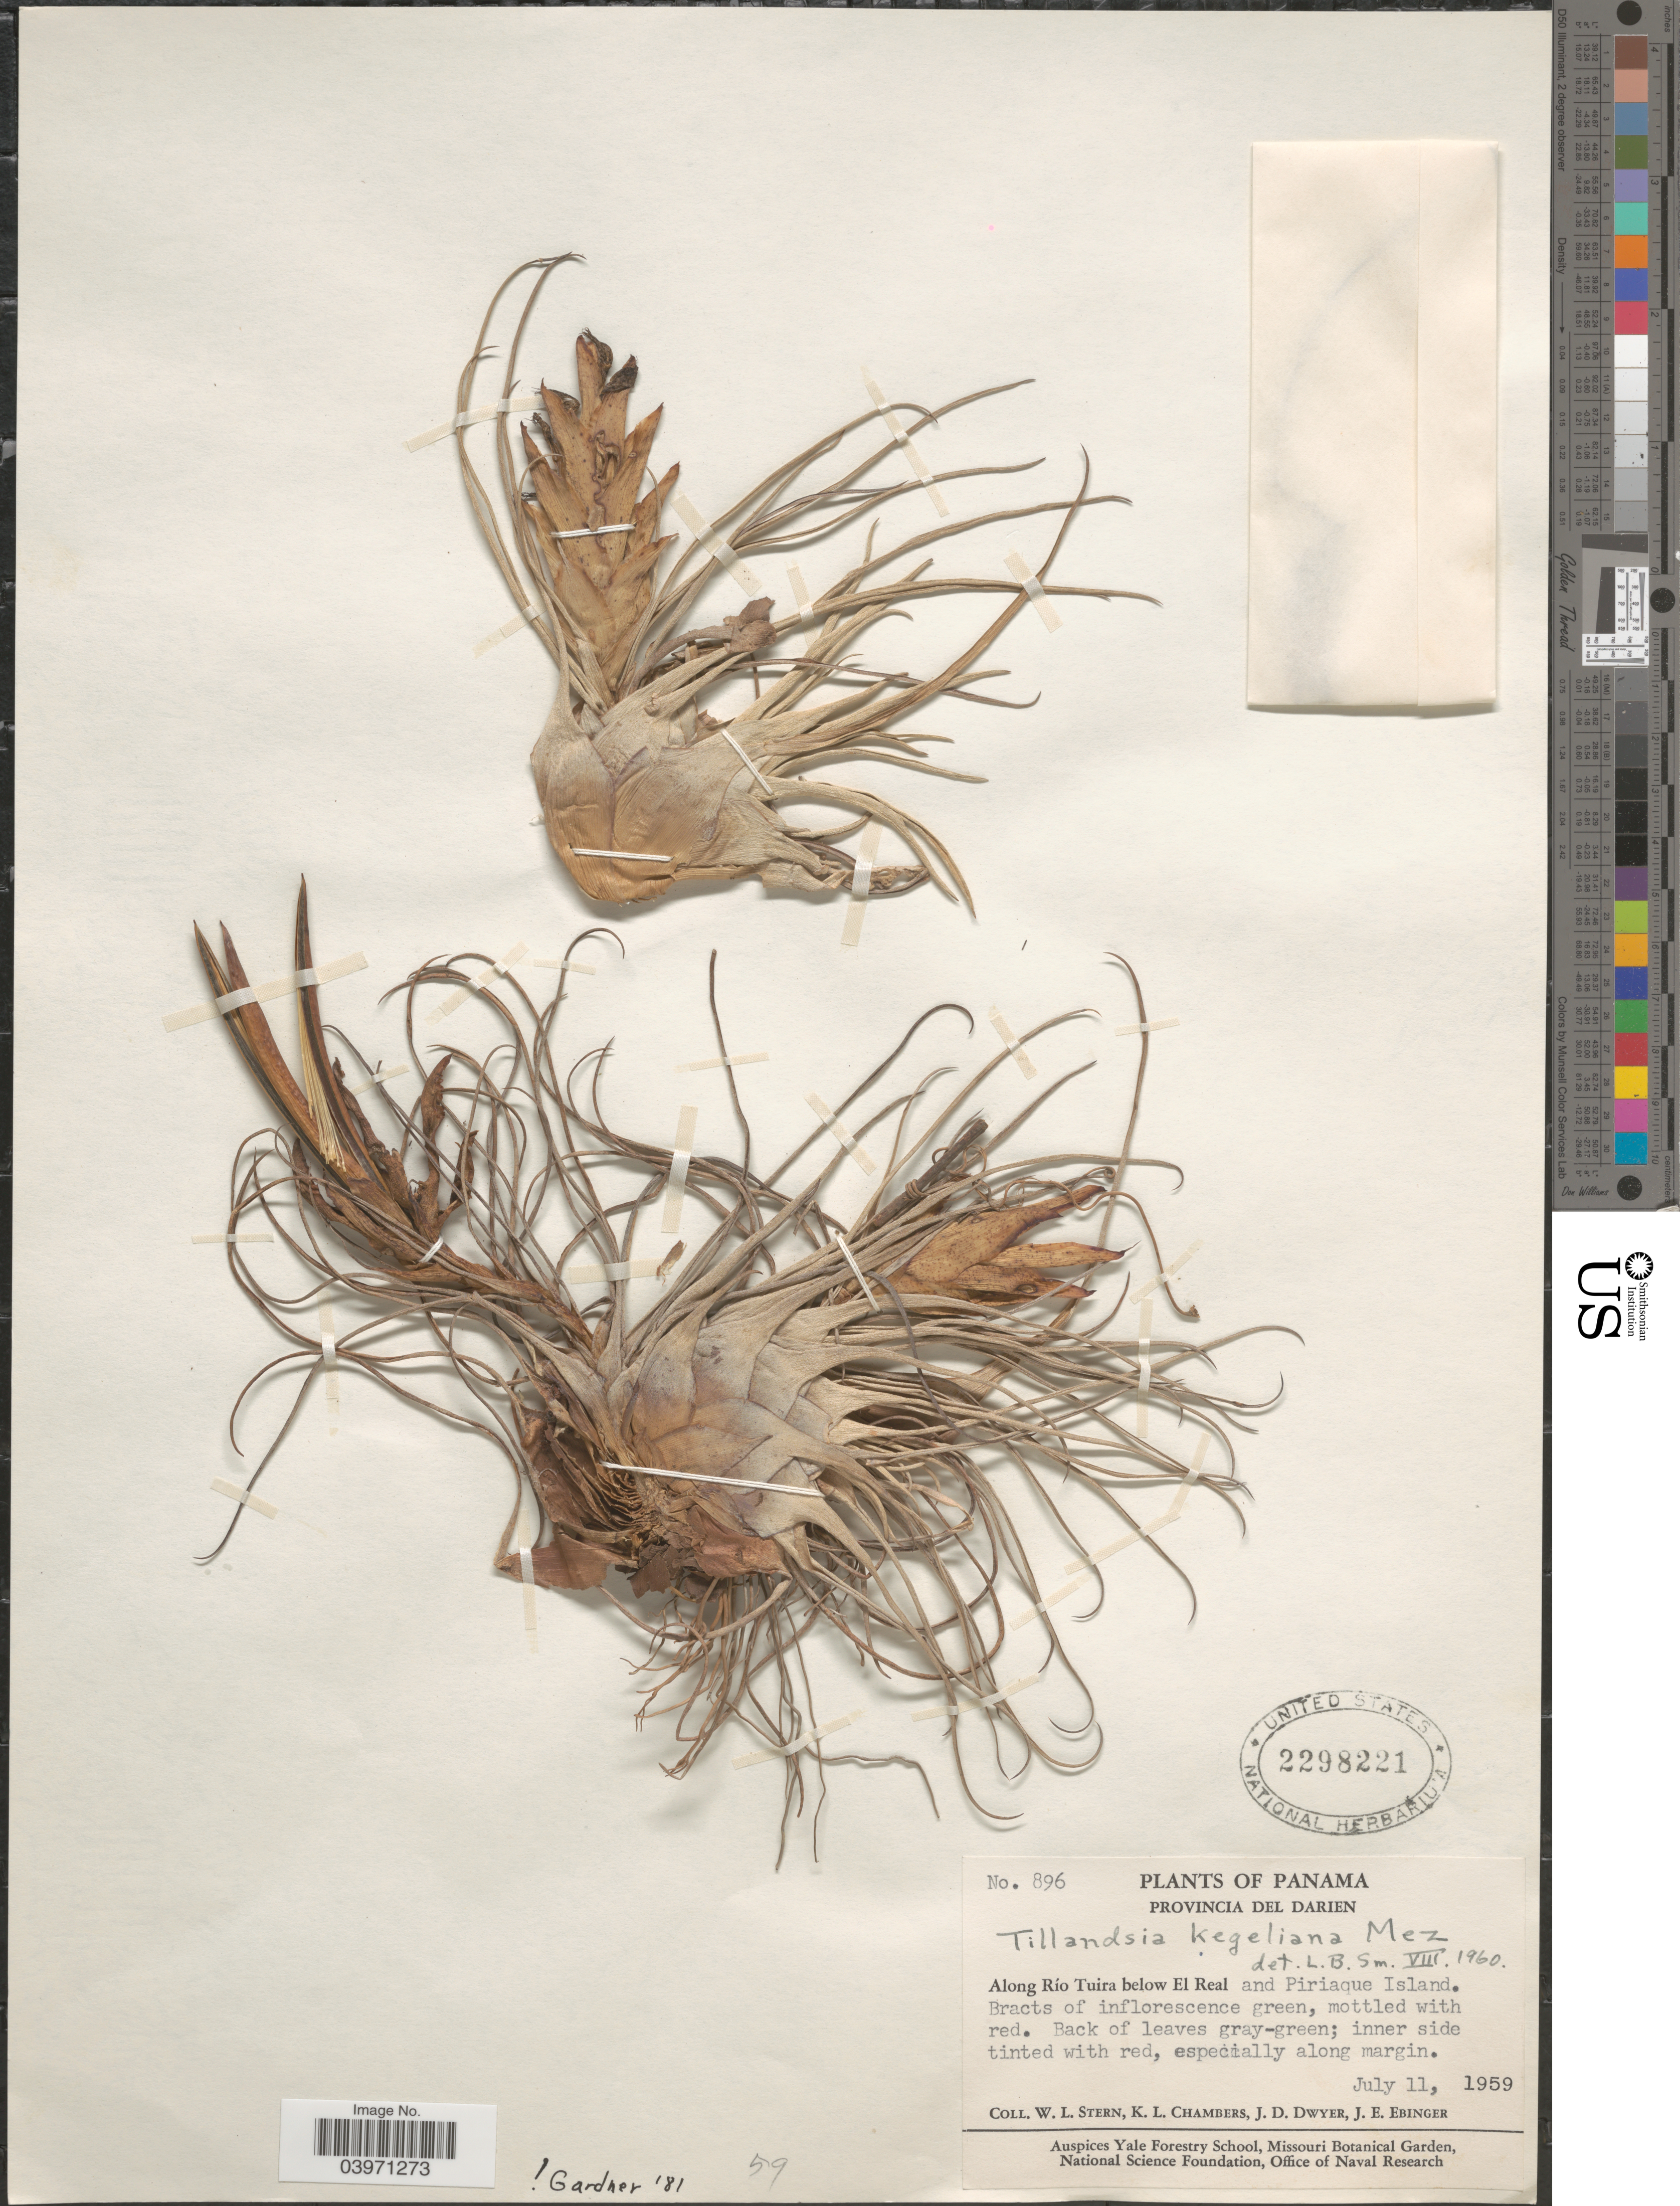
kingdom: Plantae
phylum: Tracheophyta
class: Liliopsida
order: Poales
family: Bromeliaceae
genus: Tillandsia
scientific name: Tillandsia kegeliana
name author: Mez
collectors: W. L. Stern, K. Chambers, J. D. Dwyer & J. Ebinger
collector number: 896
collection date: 1959-07-11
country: Panama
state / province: Darien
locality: Along Río Tuira below El Real and Piriaque Island.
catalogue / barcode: US 2298221